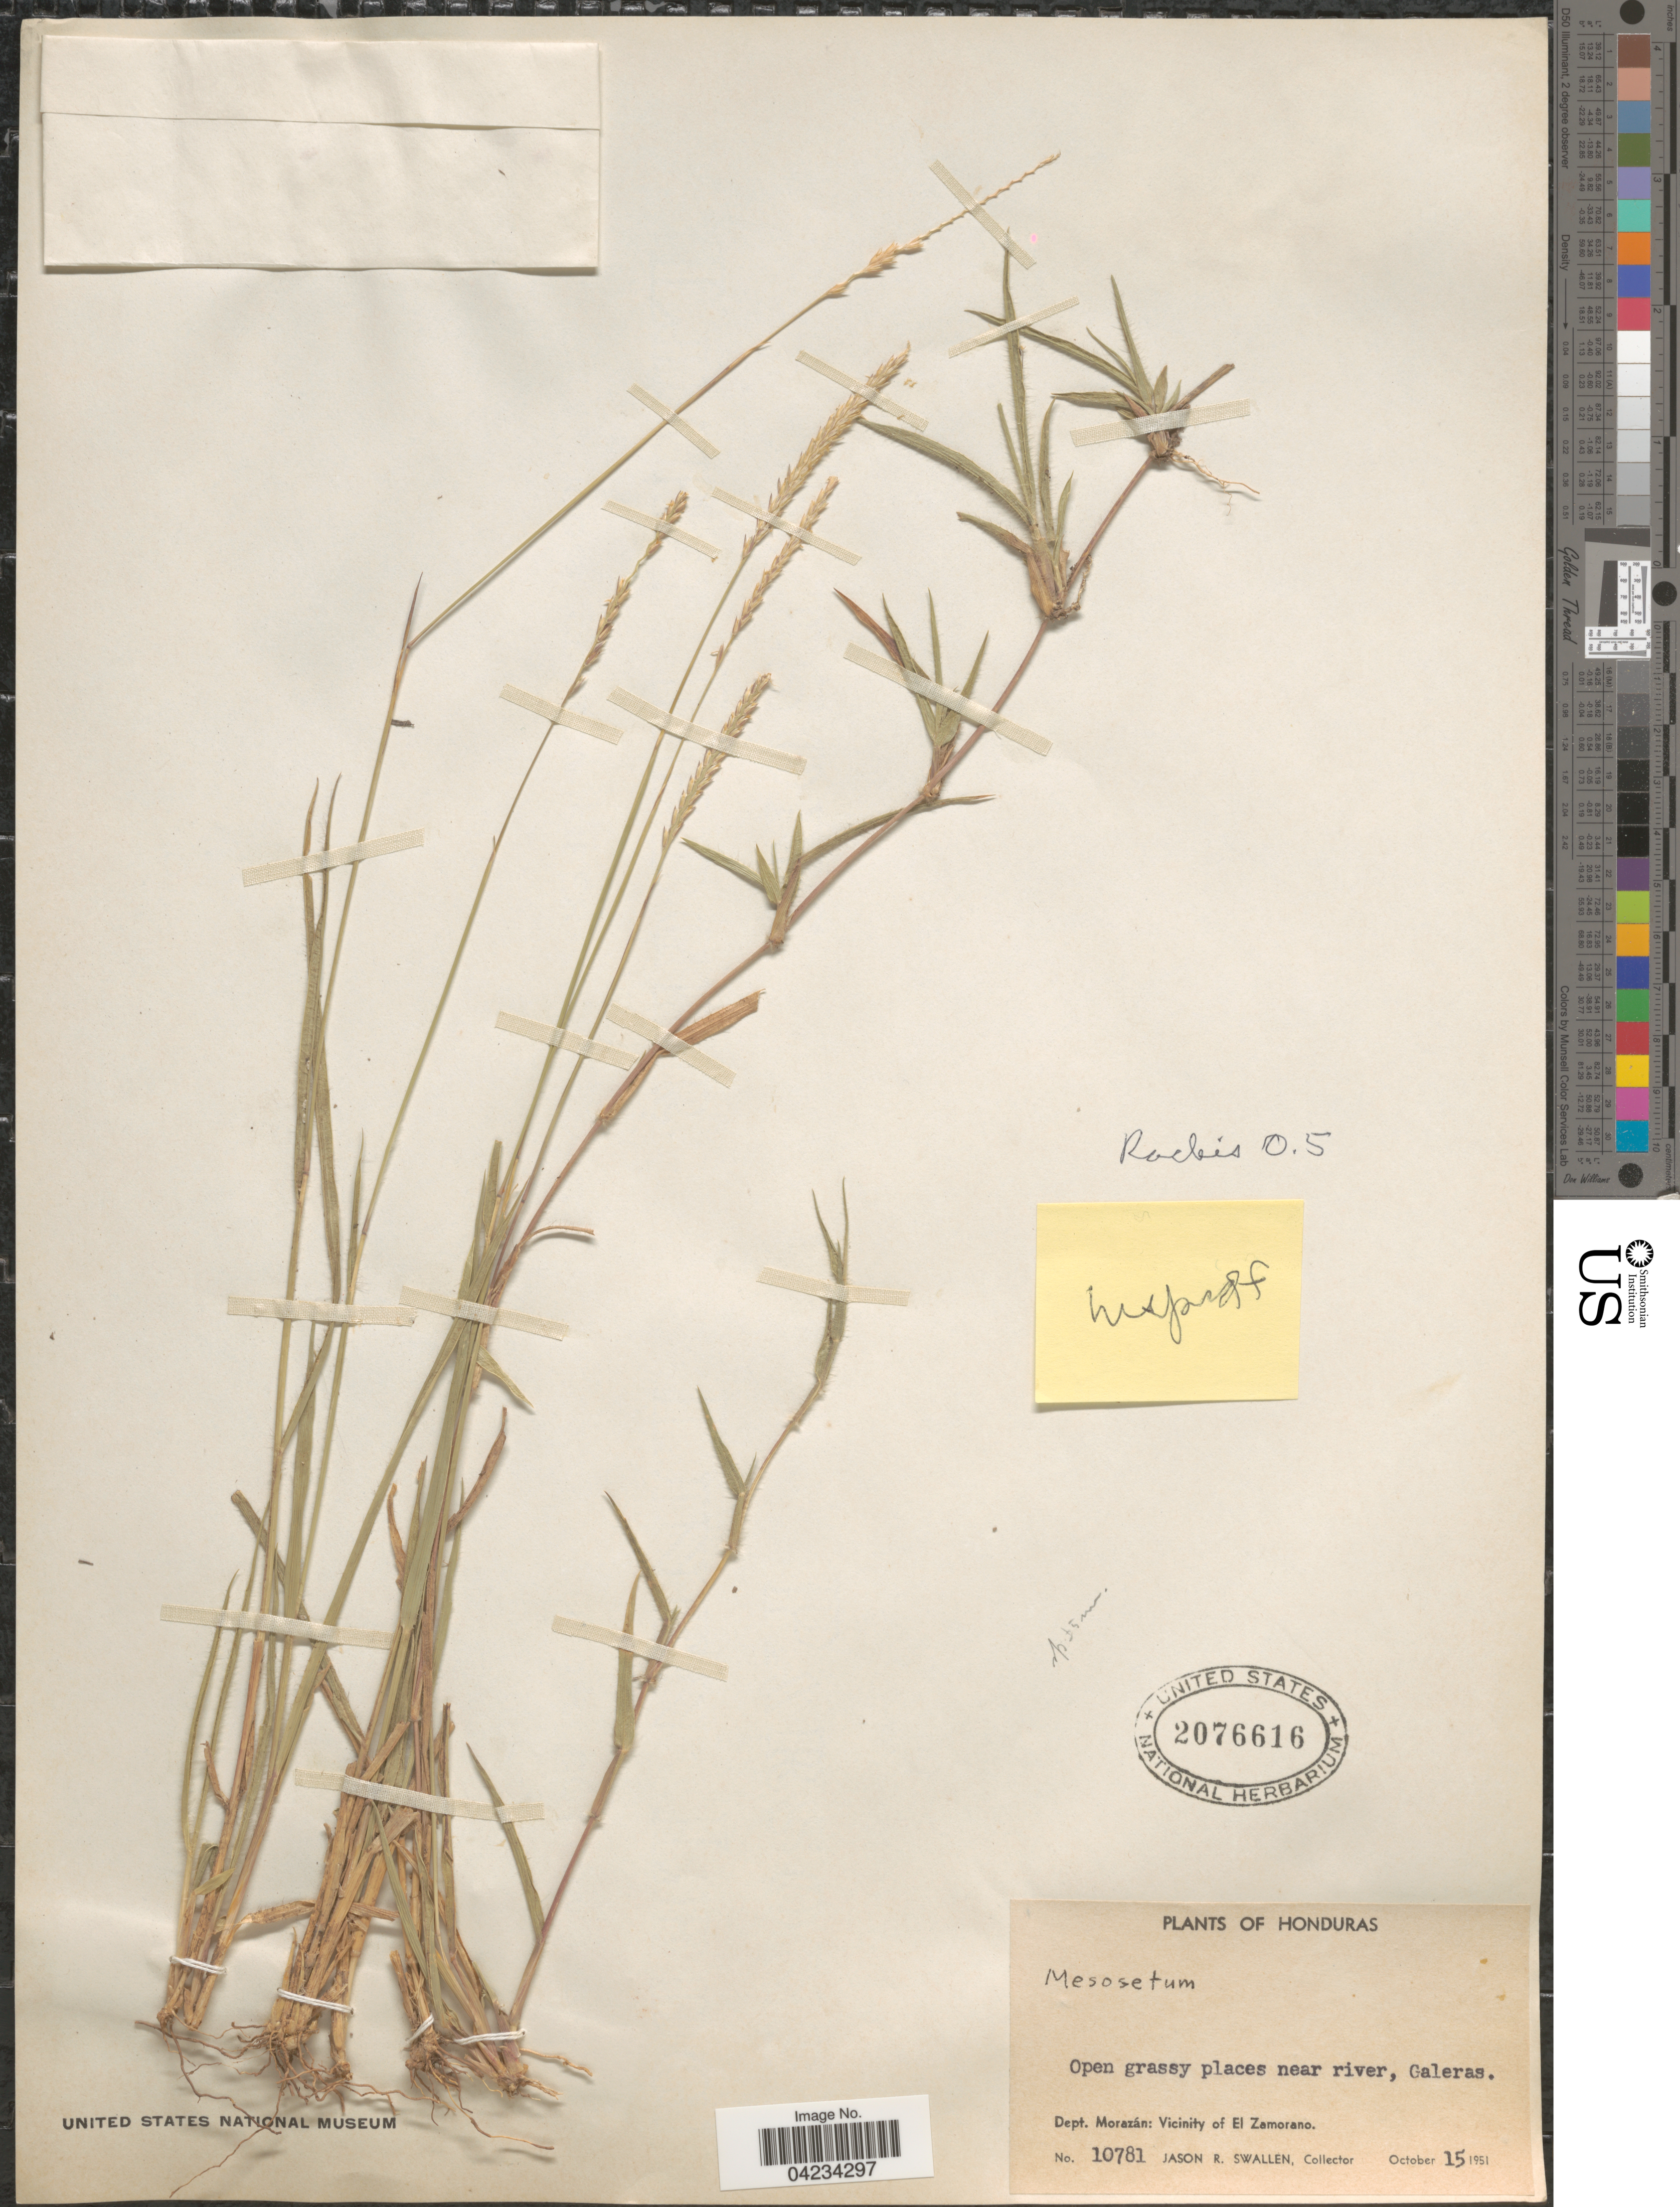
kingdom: Plantae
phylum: Tracheophyta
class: Liliopsida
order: Poales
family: Poaceae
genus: Mesosetum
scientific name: Mesosetum sp.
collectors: J. R. Swallen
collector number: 10781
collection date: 1951-10-15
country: Honduras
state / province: Fco. Morazán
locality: Near river, Galeras. Dept. Morazán: Vicinity of El Zamorano.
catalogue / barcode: US 2076616